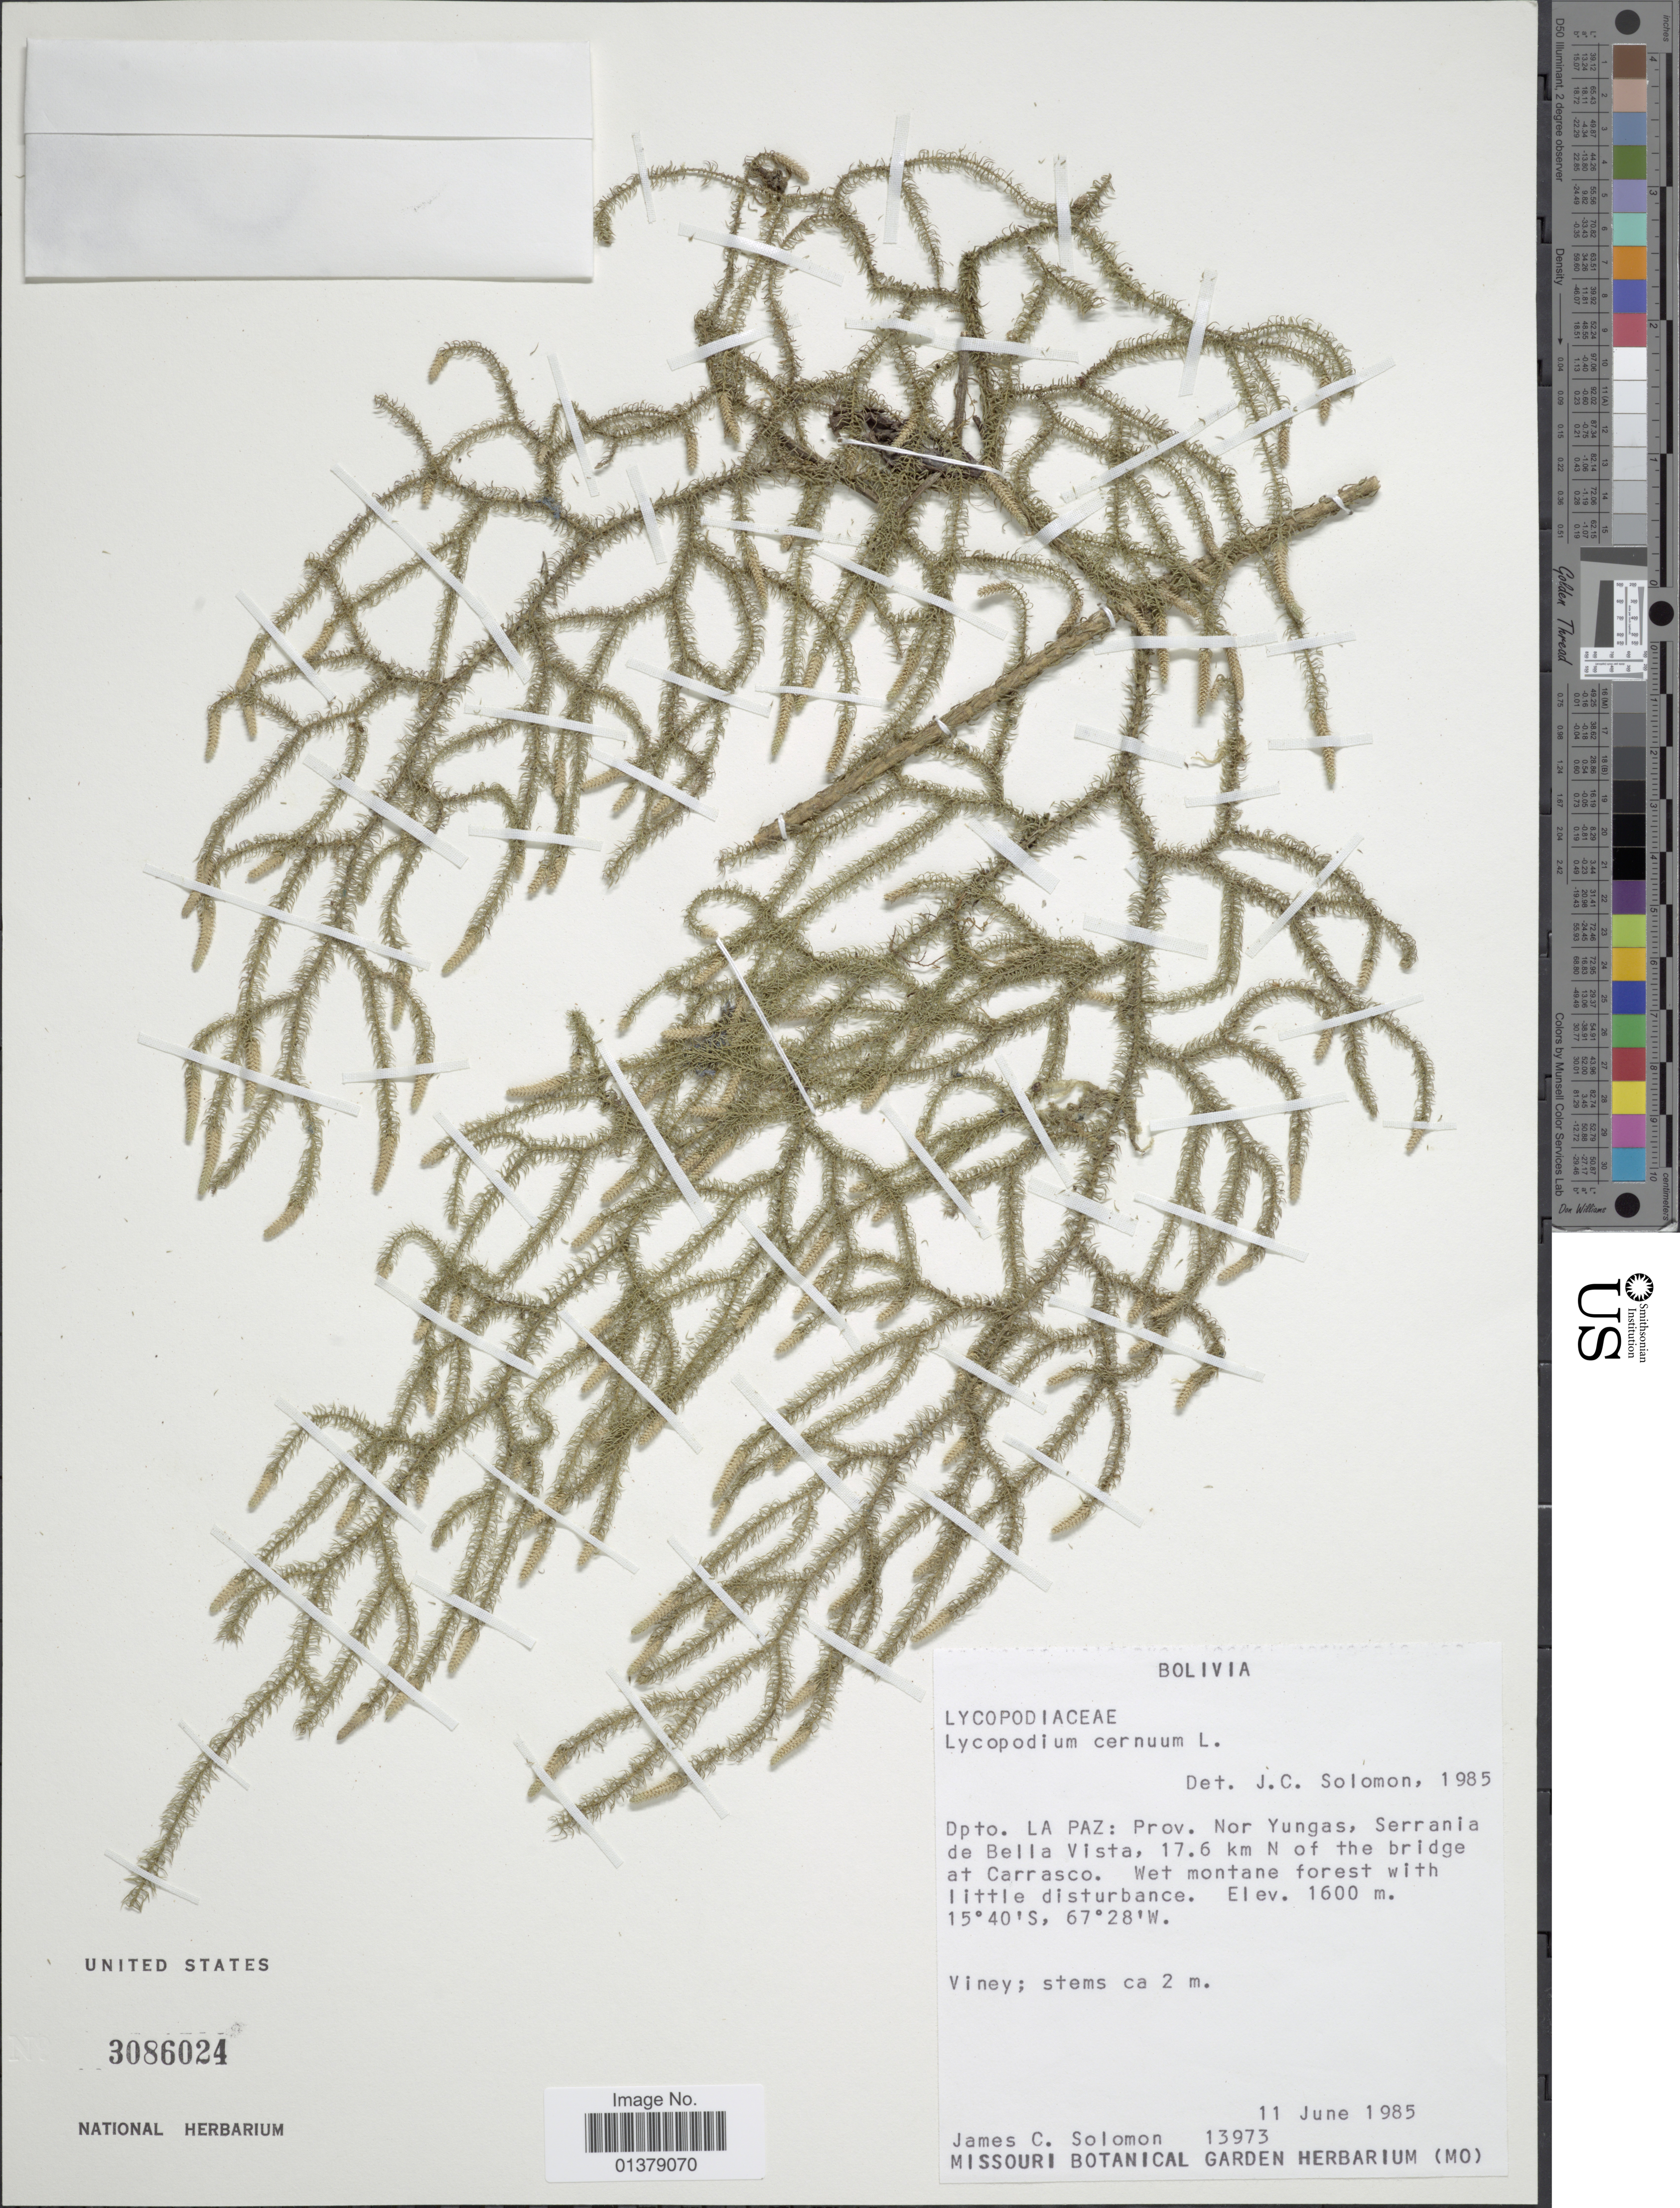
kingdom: Plantae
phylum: Tracheophyta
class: Lycopodiopsida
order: Lycopodiales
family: Lycopodiaceae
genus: Palhinhaea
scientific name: Palhinhaea cernua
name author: (L.) Vasc. & Franco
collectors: J. C. Solomon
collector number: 13973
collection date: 1985-06-11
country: Bolivia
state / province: La Paz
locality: Prov. Nor Yungas, Serrania de Bella Vista, 17.6 km N of the bridge at Carrasca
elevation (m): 1600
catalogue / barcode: US 3086024